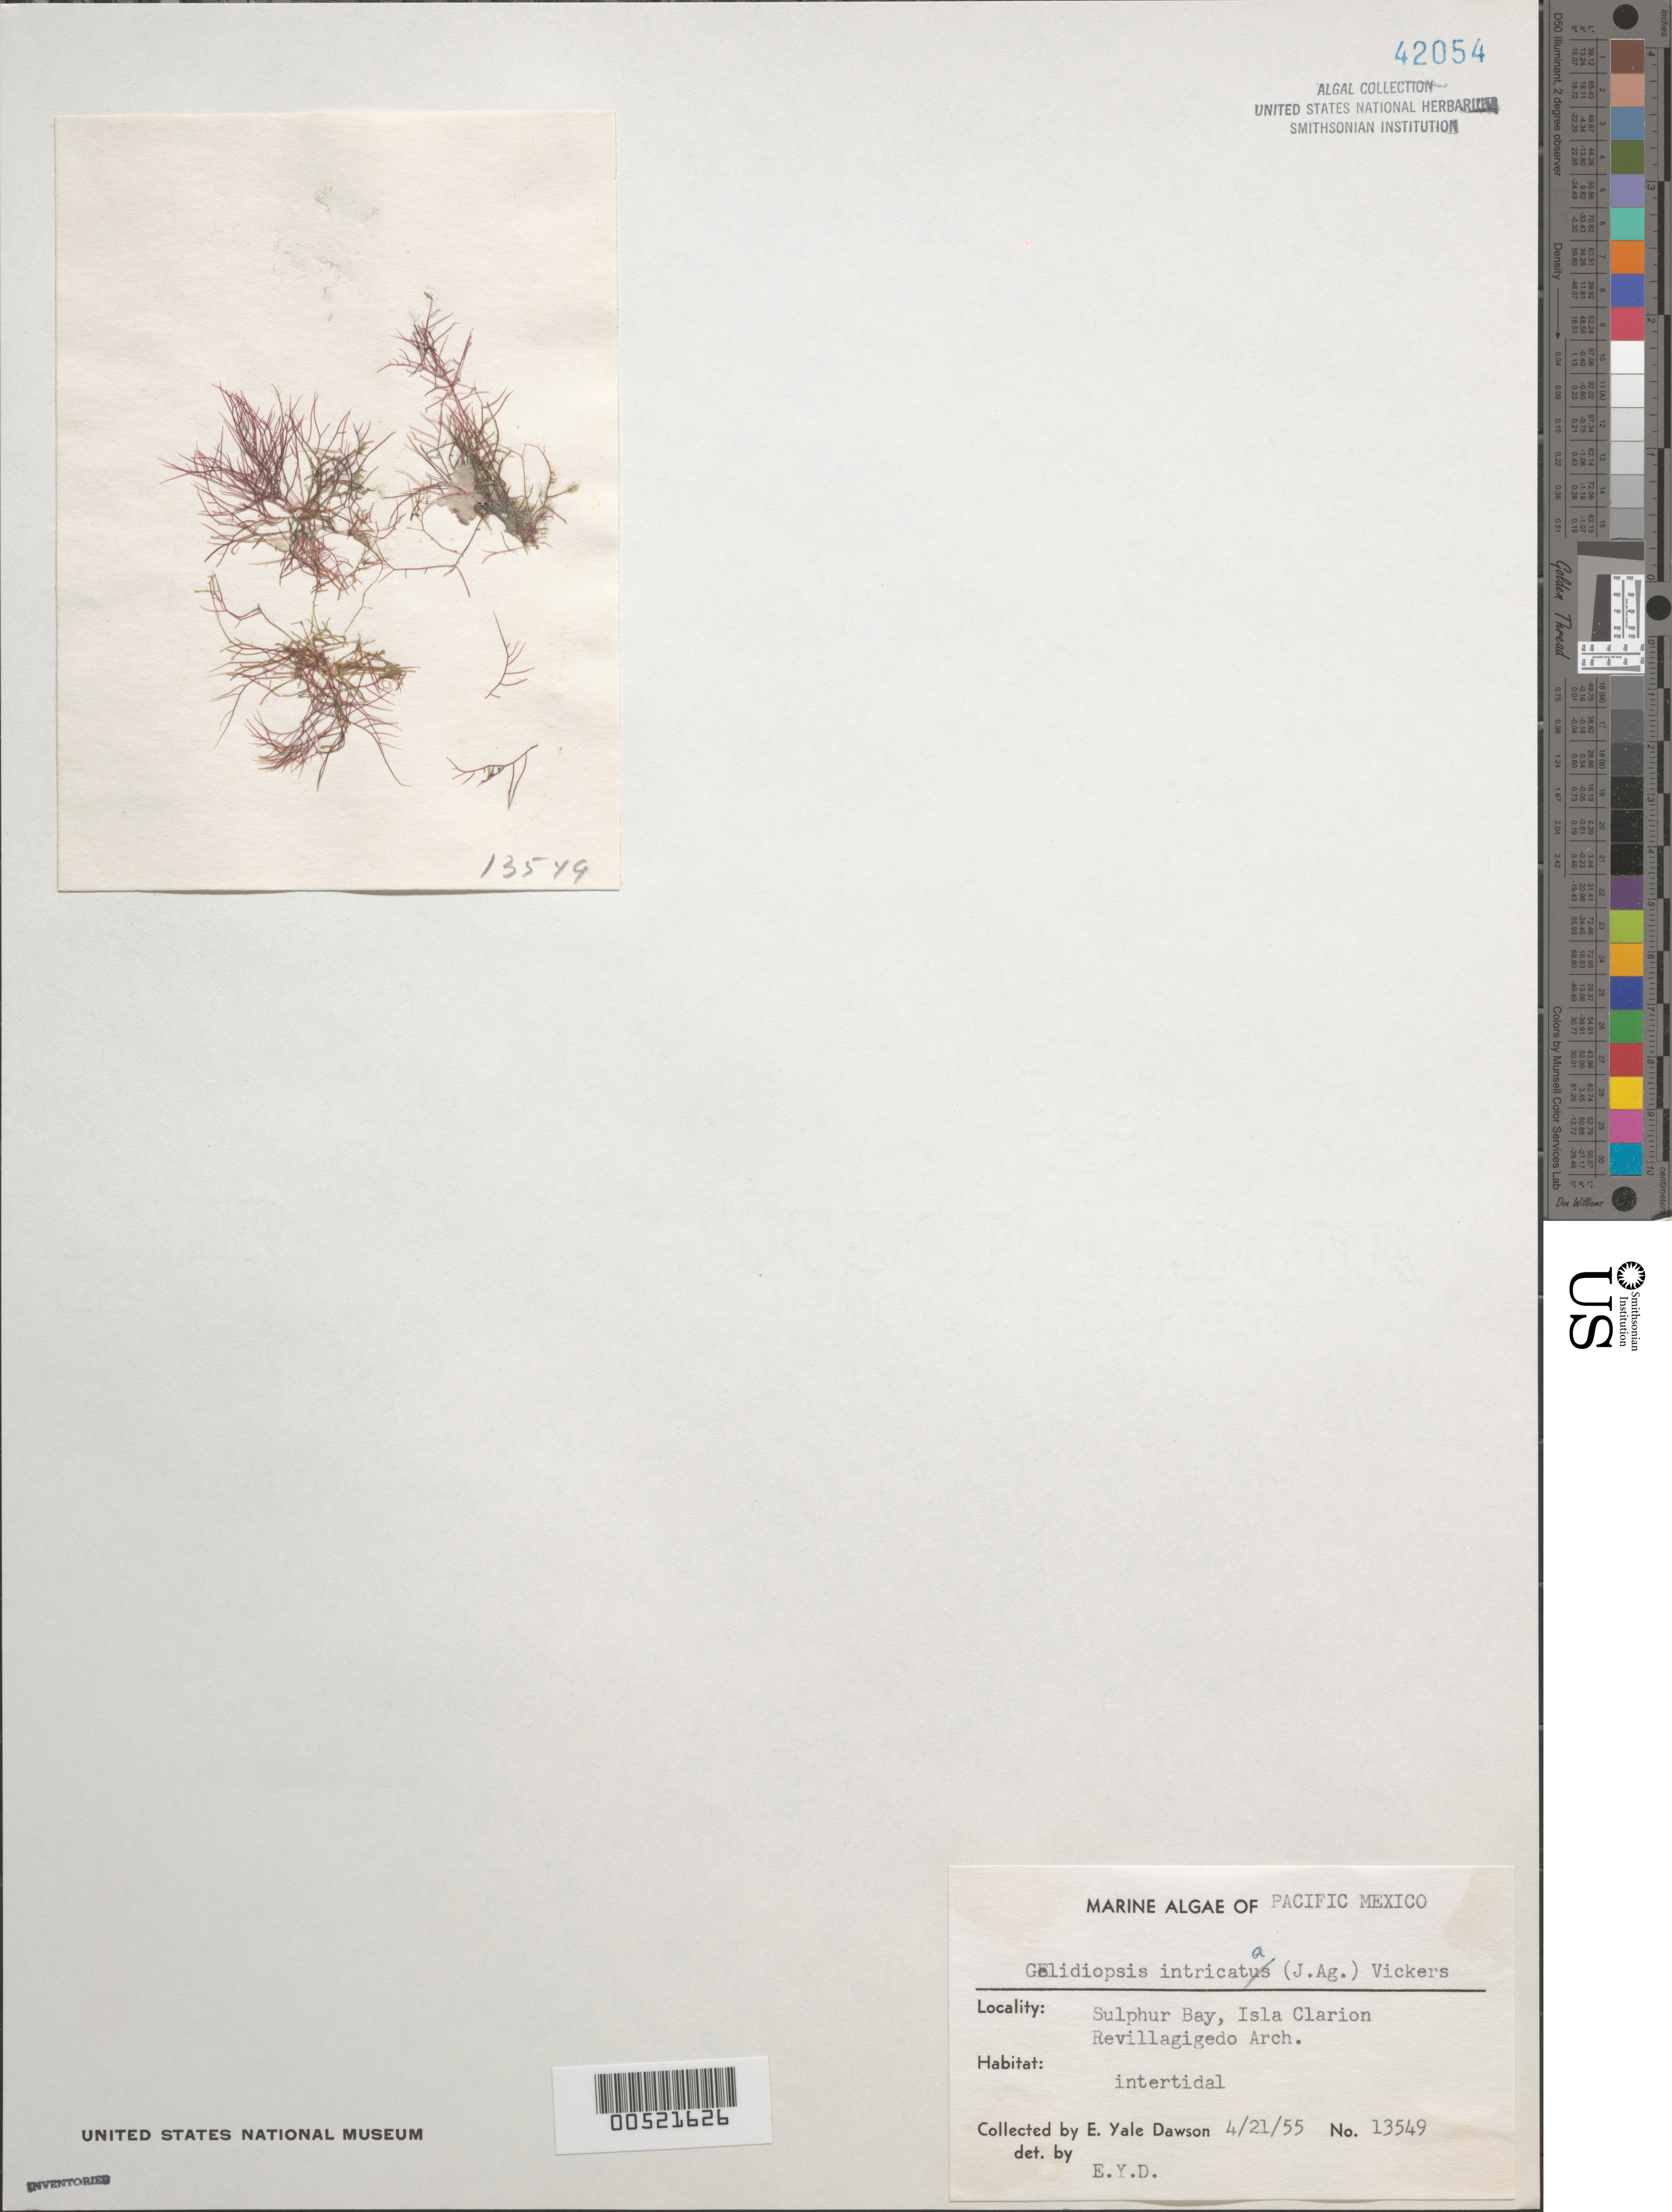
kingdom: Plantae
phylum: Rhodophyta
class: Florideophyceae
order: Rhodymeniales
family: Lomentariaceae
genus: Ceratodictyon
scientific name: Ceratodictyon intricatum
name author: (C. Agardh) R.E. Norris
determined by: Algae name updating Project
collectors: E. Y. Dawson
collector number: EYD 13549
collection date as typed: Apr. 21,1955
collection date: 1955-04-21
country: Mexico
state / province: Colima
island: Isla Clarion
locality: Sulphur Bay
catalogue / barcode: US 42054